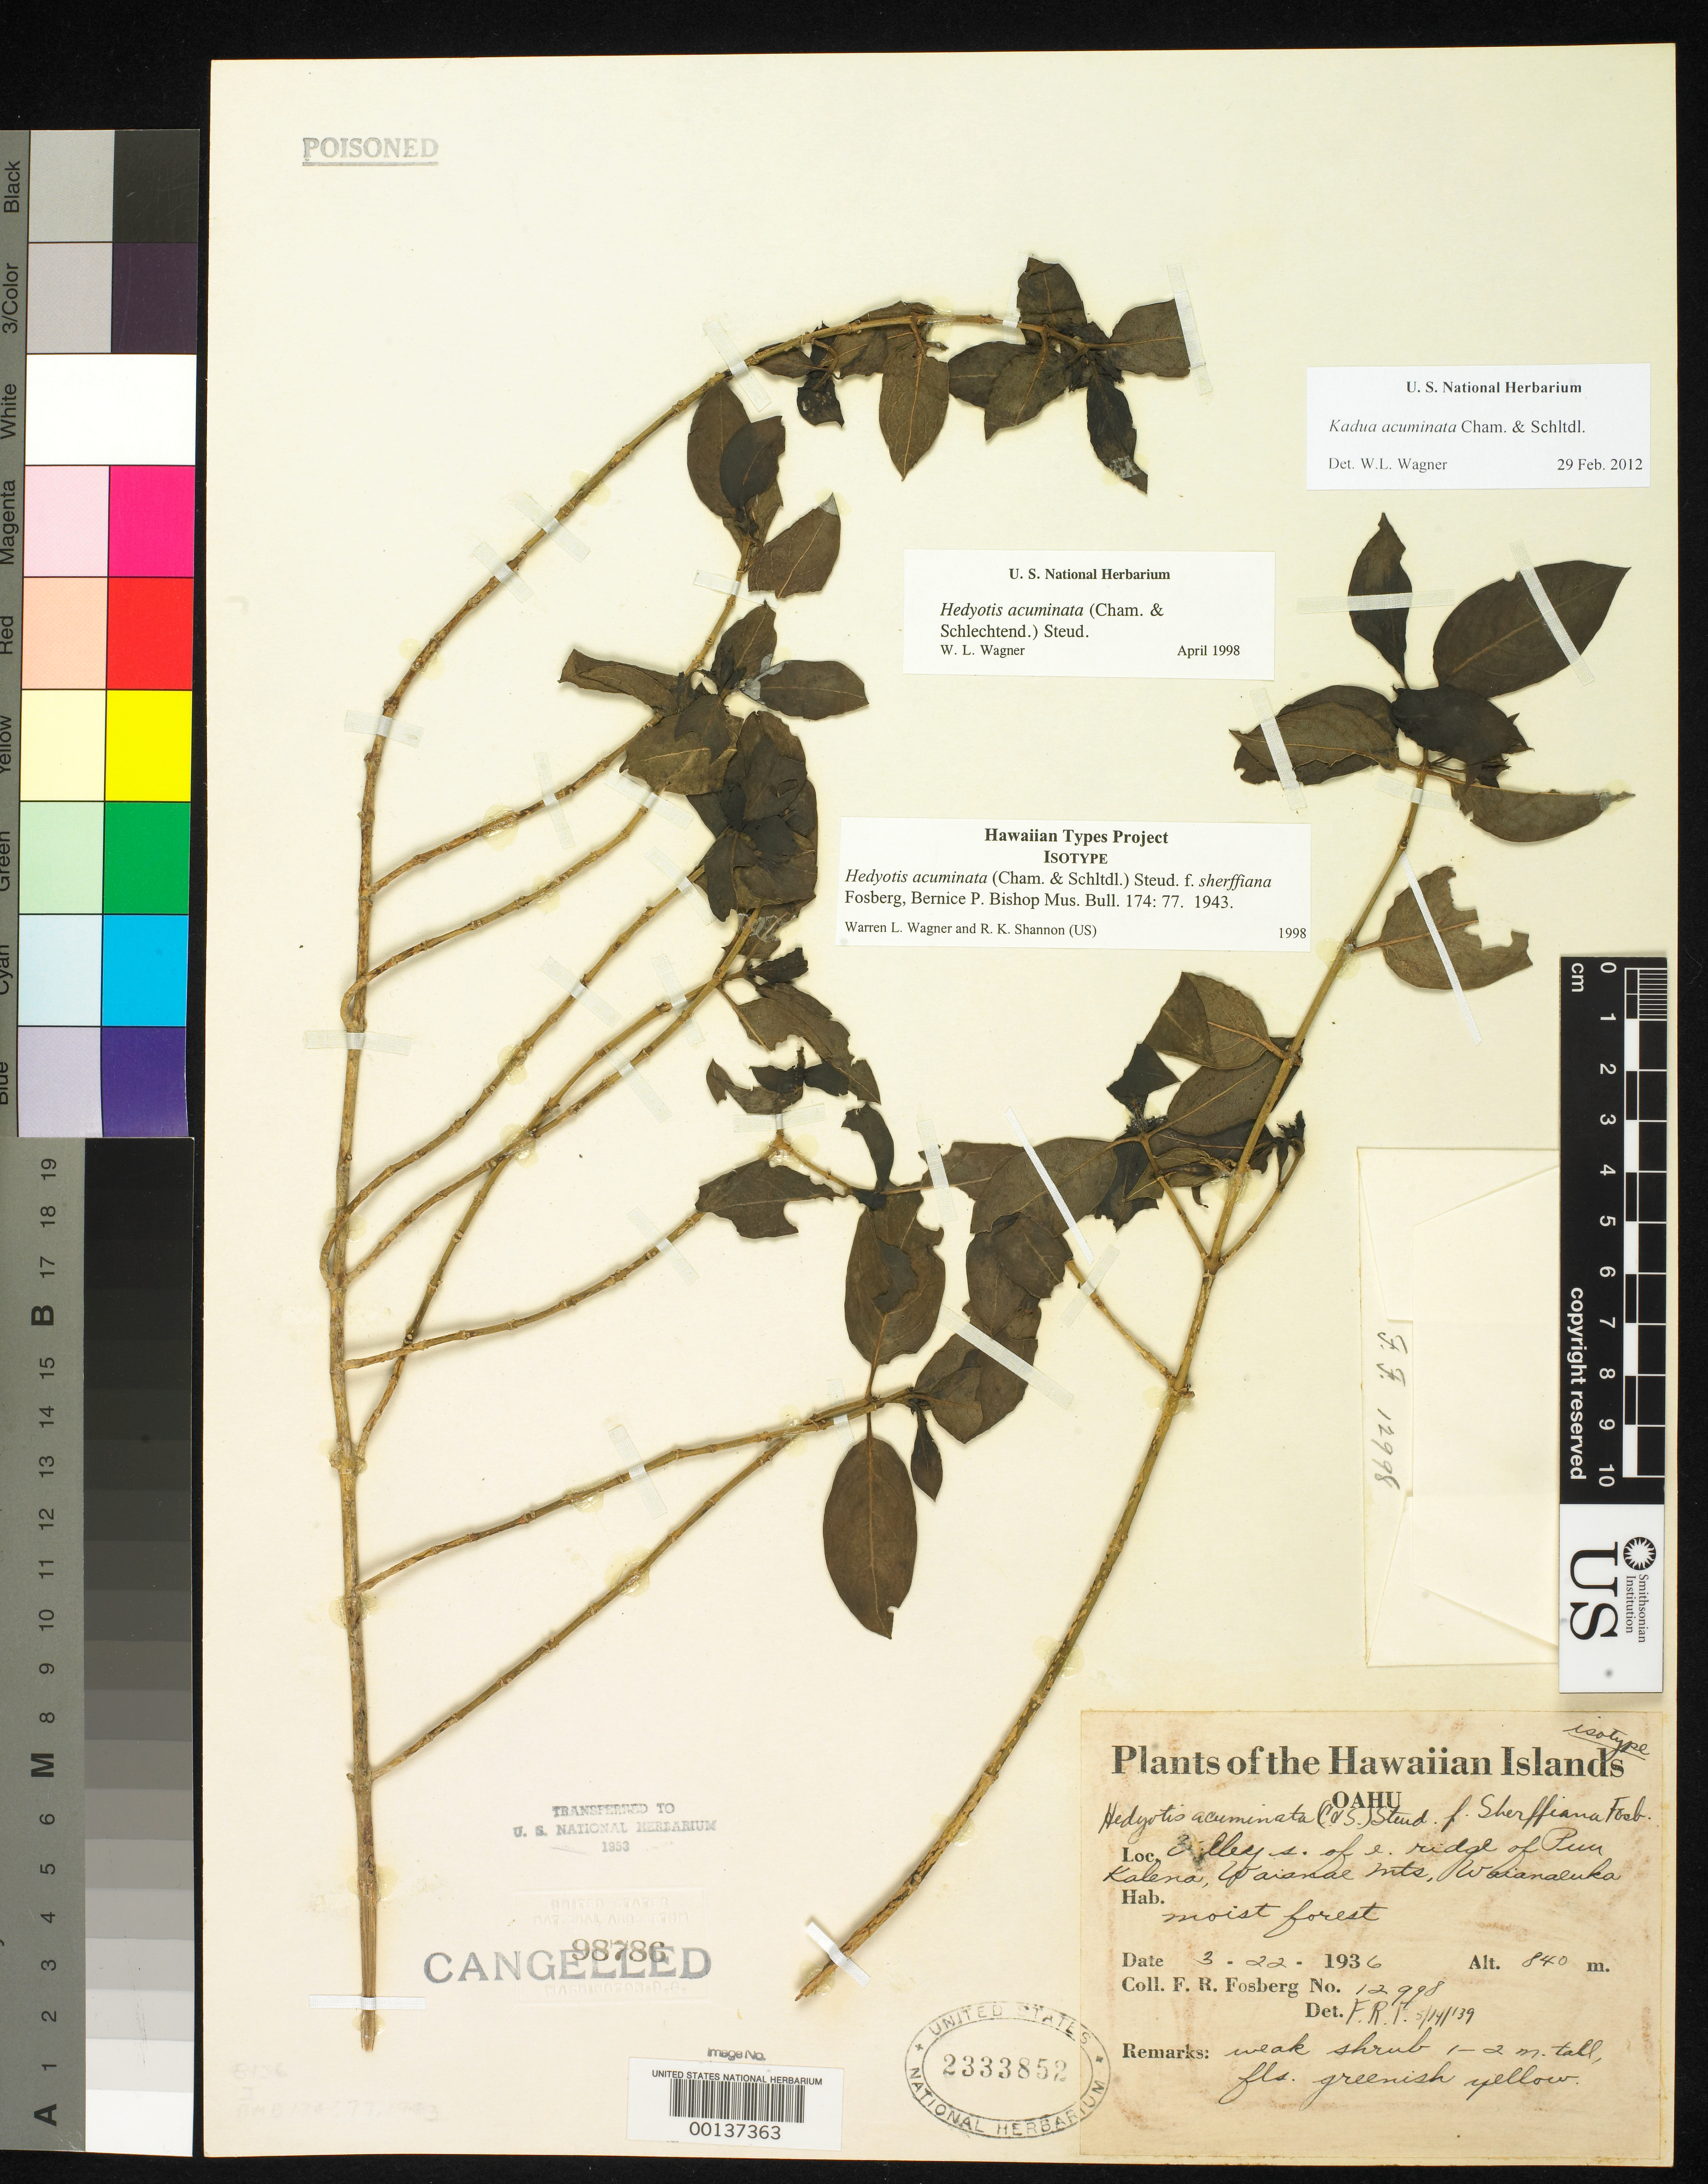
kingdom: Plantae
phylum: Tracheophyta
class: Magnoliopsida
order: Gentianales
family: Rubiaceae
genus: Hedyotis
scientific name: Hedyotis acuminata f. sherffiana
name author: Fosberg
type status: Isotype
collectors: F. R. Fosberg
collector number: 12998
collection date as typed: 22 Mar 1936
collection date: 1936-03-22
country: United States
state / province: Hawaii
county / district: Honolulu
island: Oahu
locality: Valley of E ridge of Puu Kalena, Waianae Mts., Wainanaeuka.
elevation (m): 840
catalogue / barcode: US 2333852